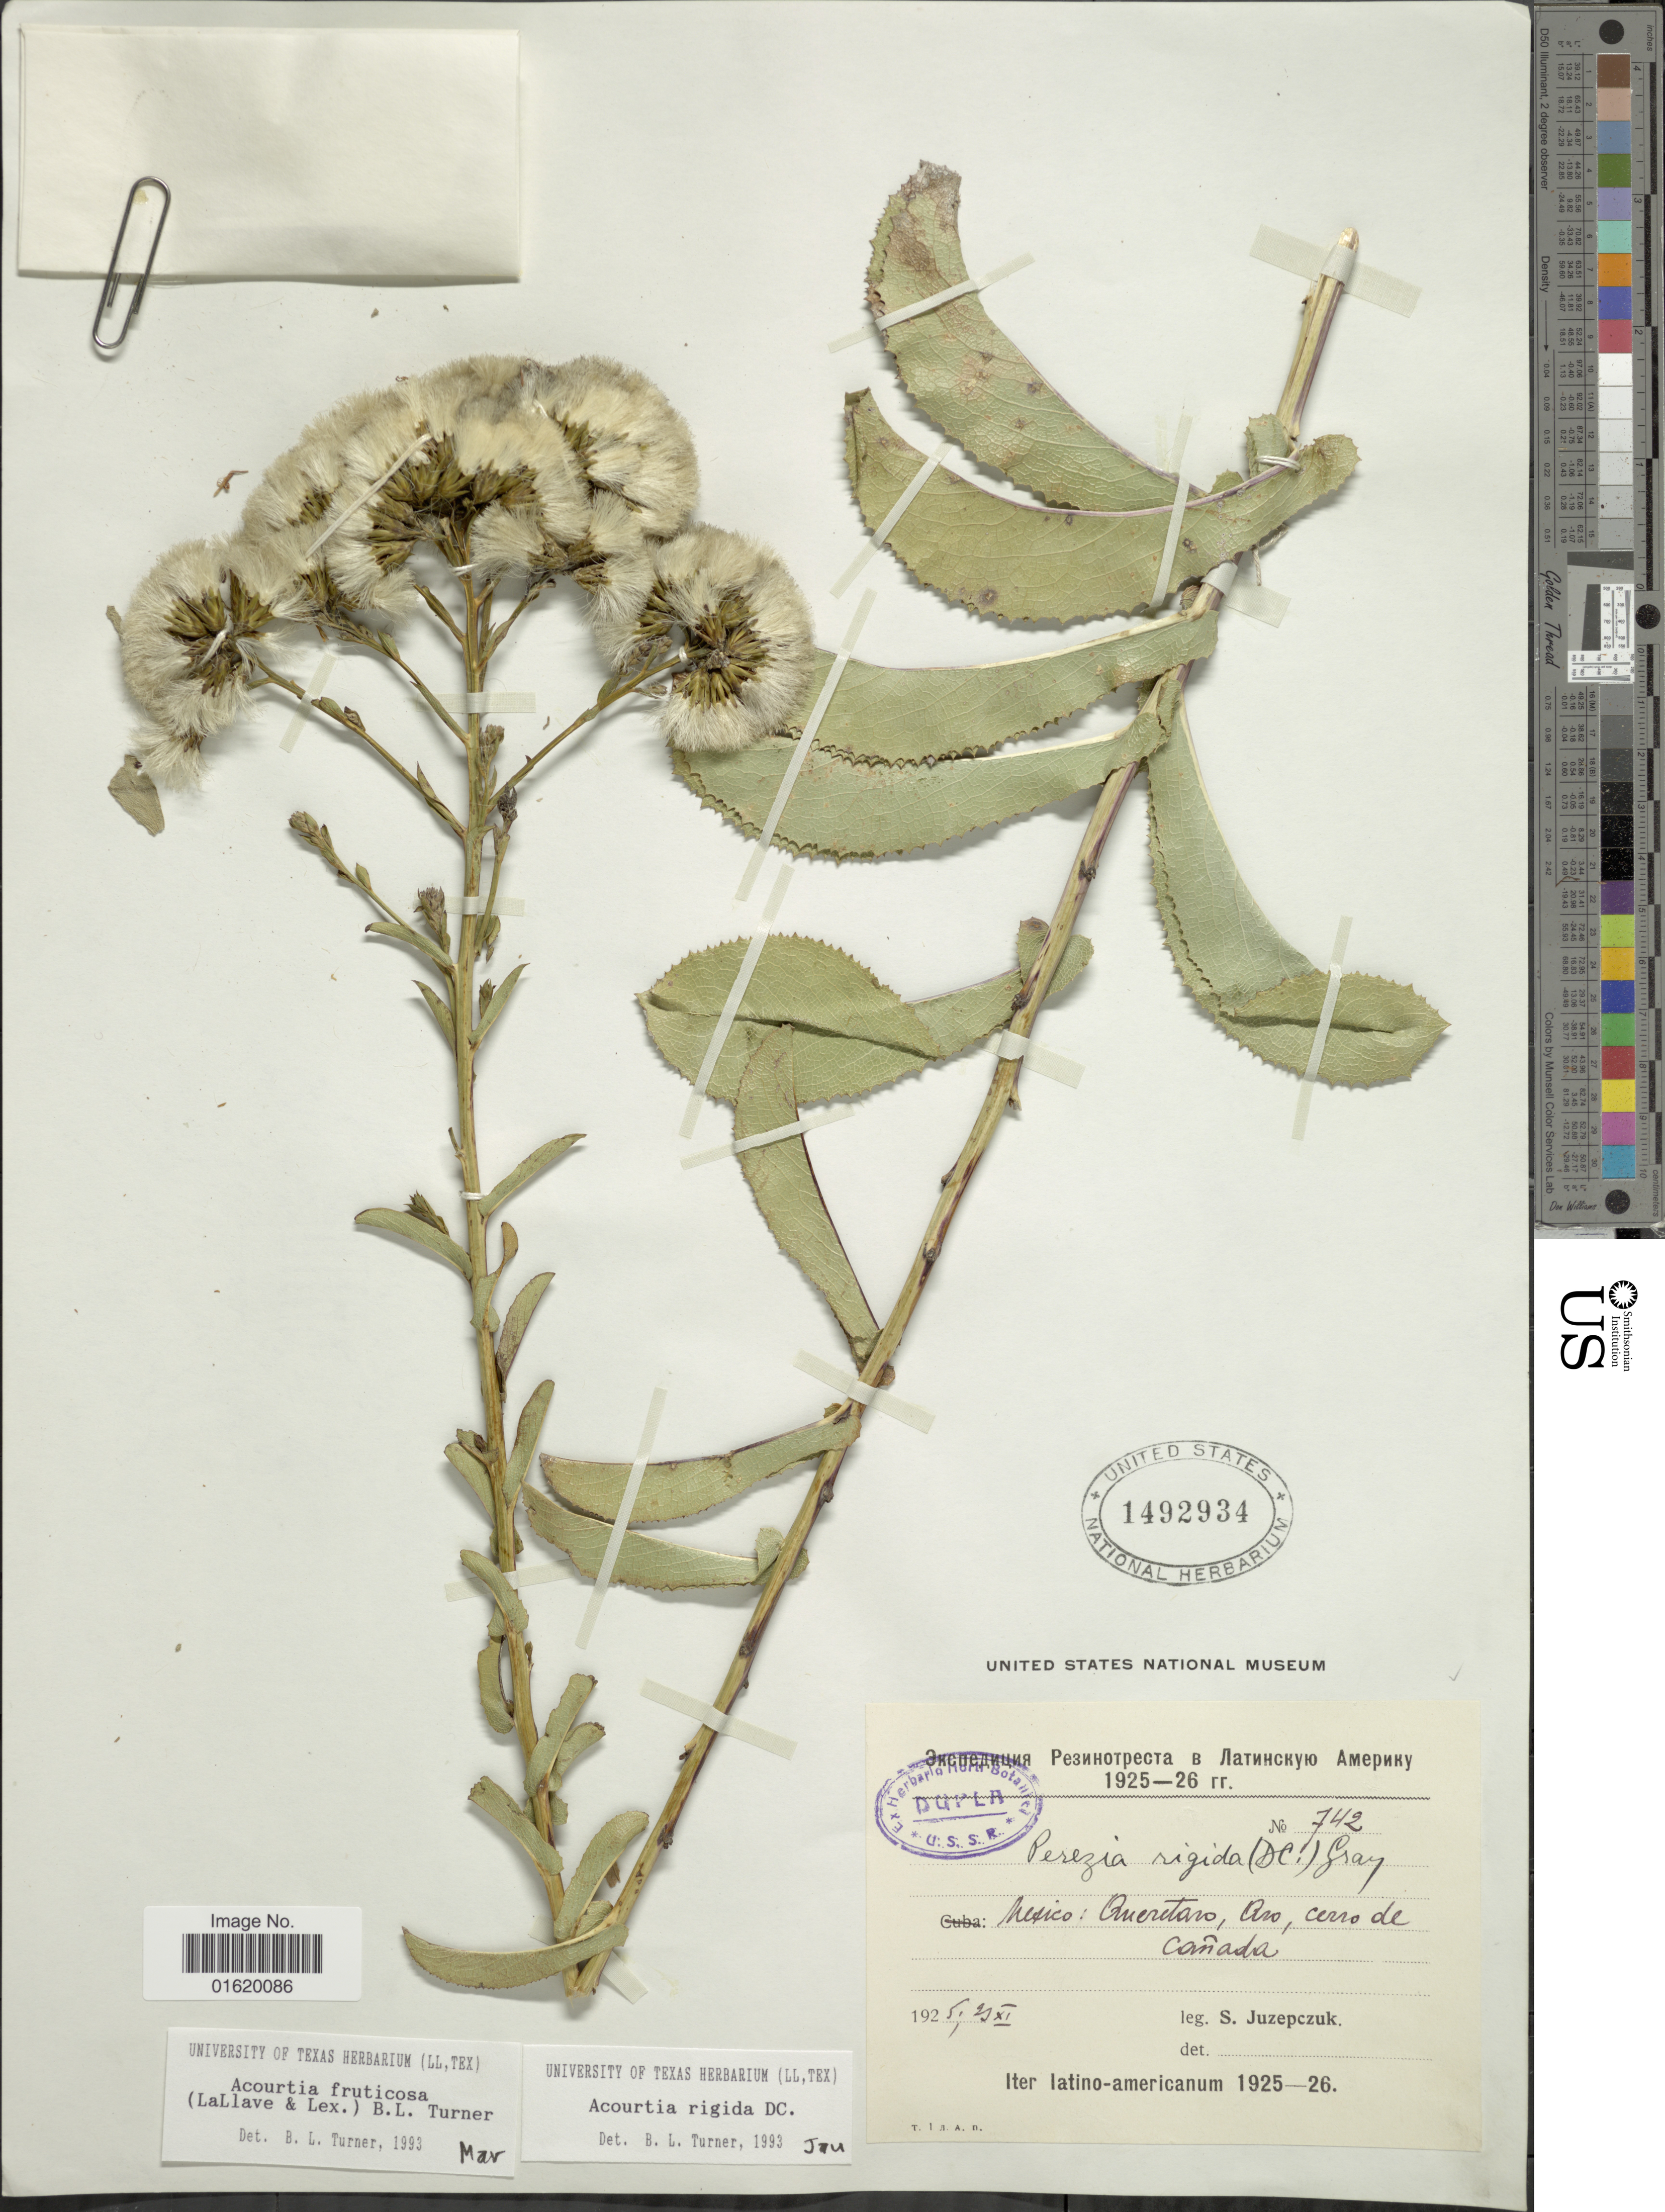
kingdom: Plantae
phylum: Tracheophyta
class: Magnoliopsida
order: Asterales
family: Asteraceae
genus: Acourtia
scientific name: Acourtia fruticosa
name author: (La Llave & Lex.) B.L. Turner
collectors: S. V. Juzepczuk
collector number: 742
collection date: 1925-12-25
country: Mexico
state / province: Querétaro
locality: Qro, cerro de Cañada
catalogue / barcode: US 1492934